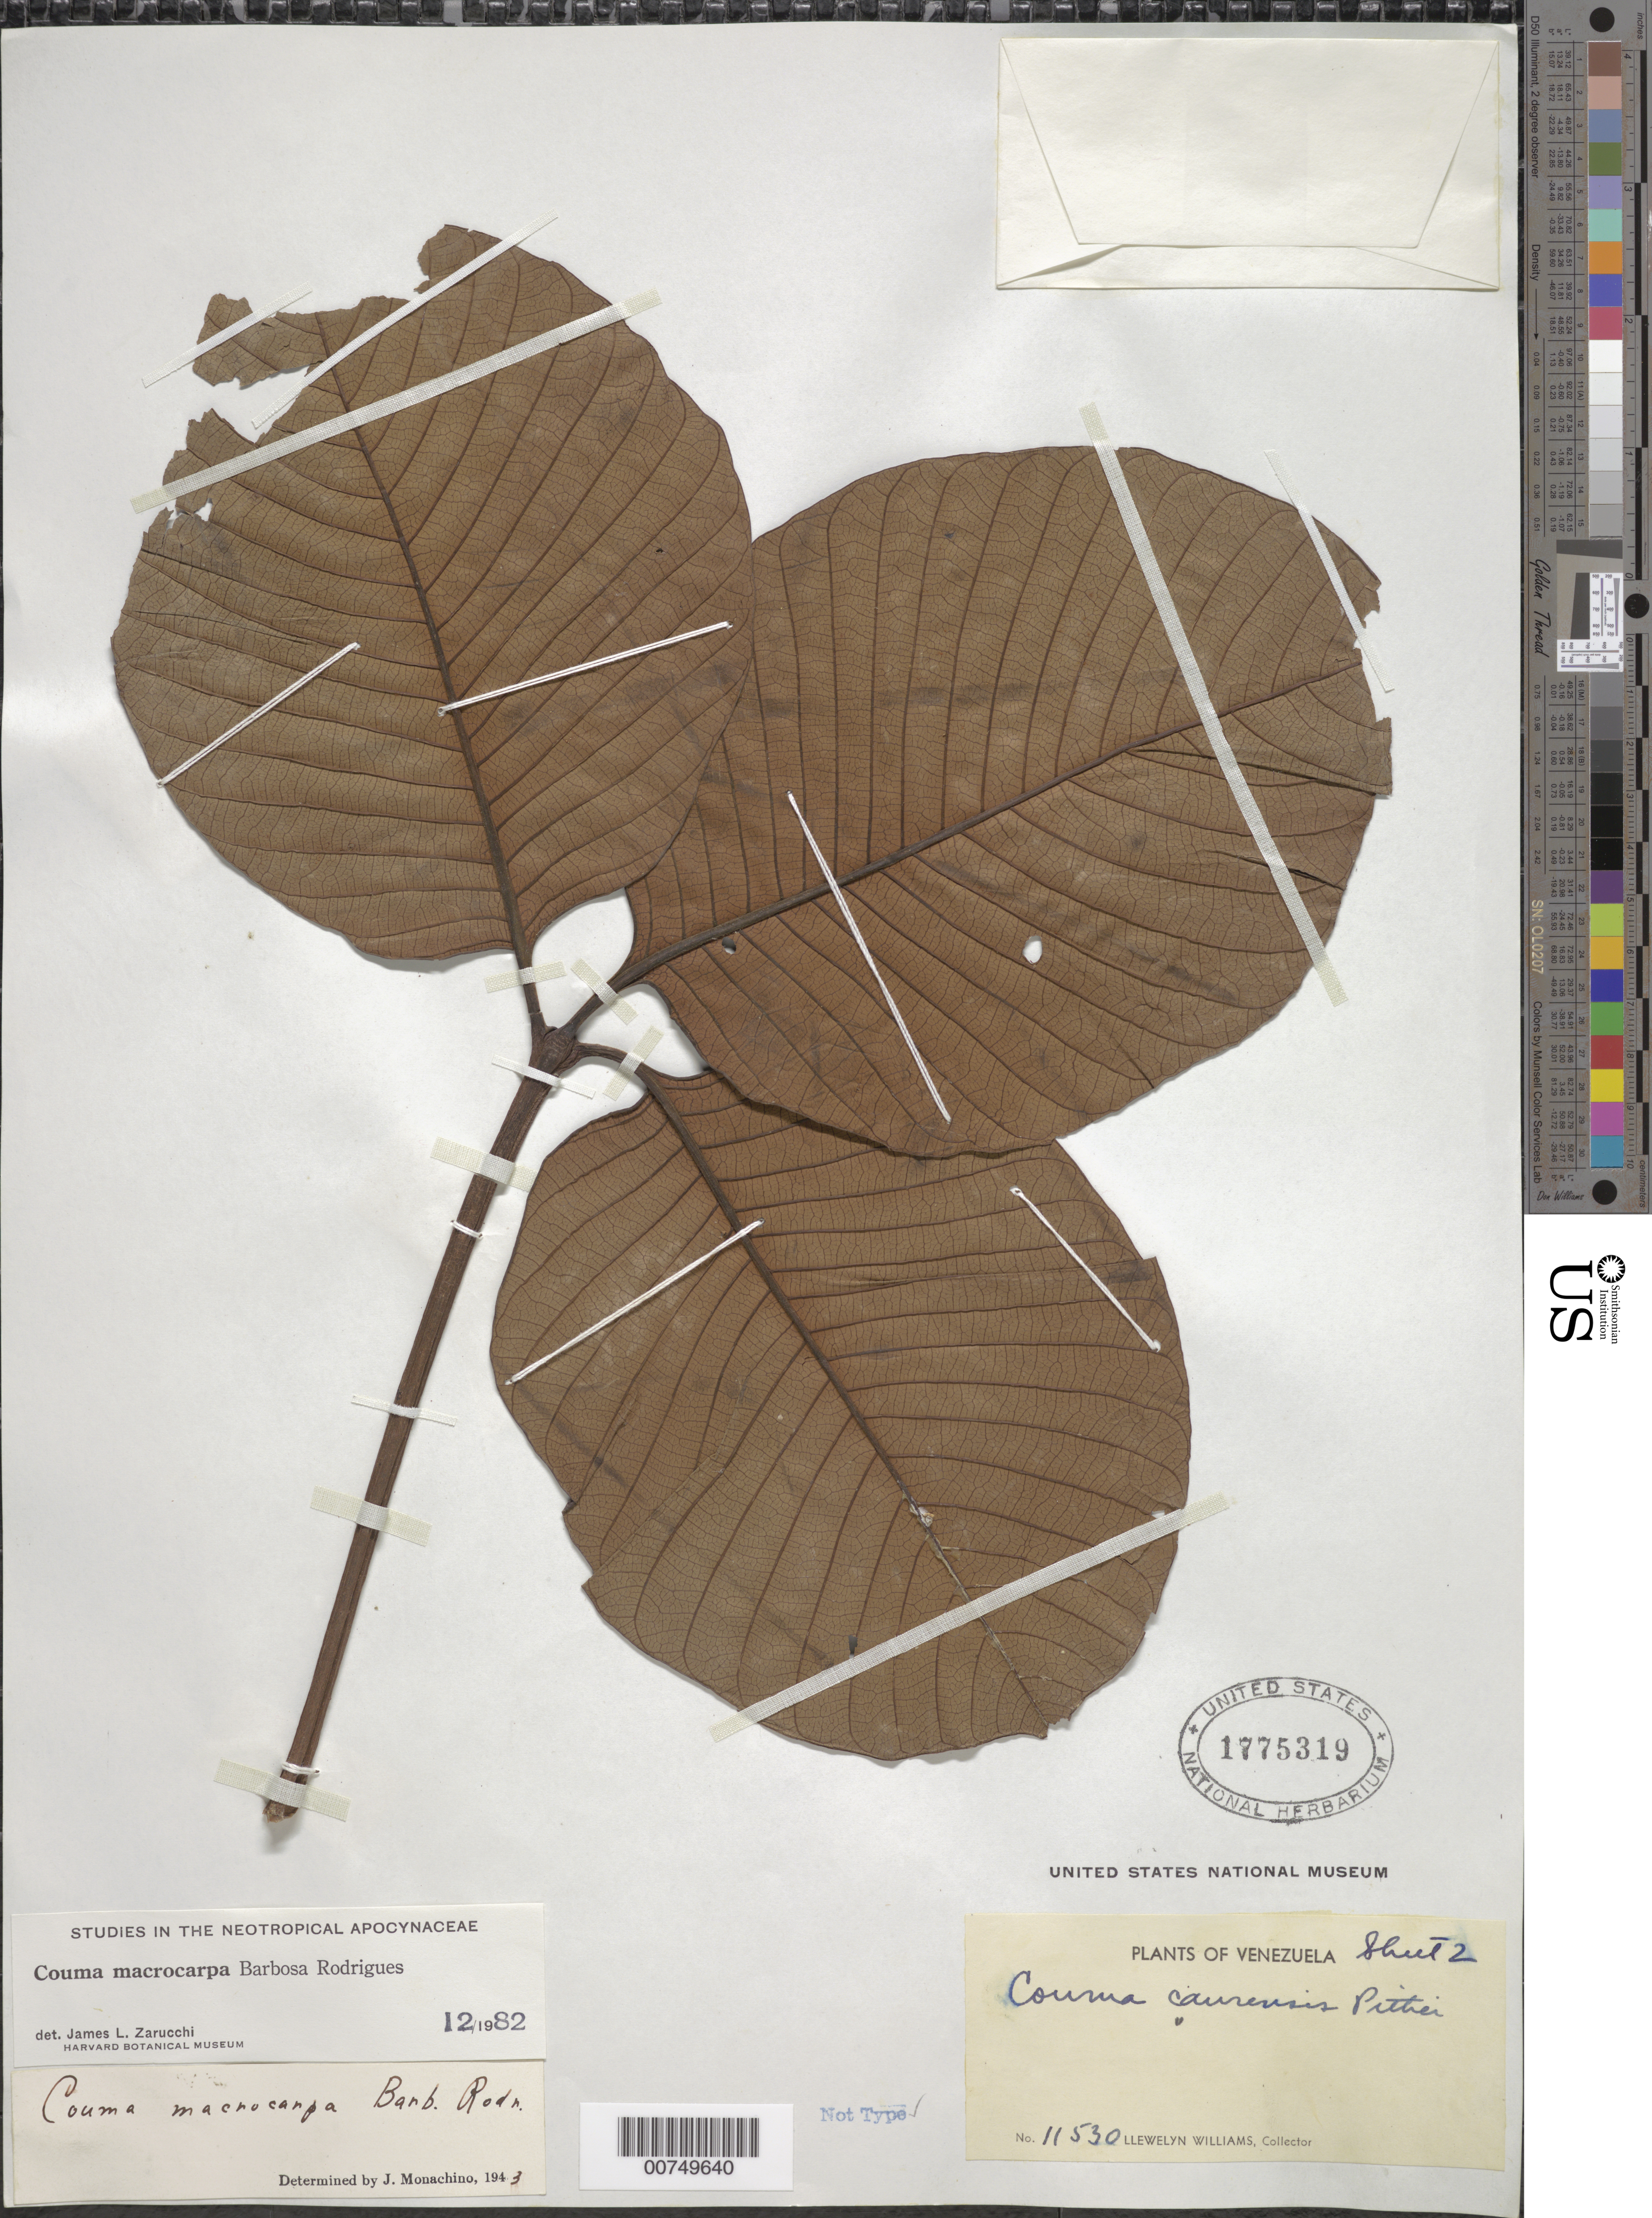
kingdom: Plantae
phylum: Tracheophyta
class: Magnoliopsida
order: Gentianales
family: Apocynaceae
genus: Couma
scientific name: Couma macrocarpa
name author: Barb. Rodr.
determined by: Zarucchi, J. L.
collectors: Ll. Williams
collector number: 11530 a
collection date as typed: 15-Mar-39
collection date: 1939-03-15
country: Venezuela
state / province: Amazonas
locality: El Travieso. Medio Caura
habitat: Selva alta a poca distancia del rio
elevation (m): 140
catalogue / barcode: US 1175319